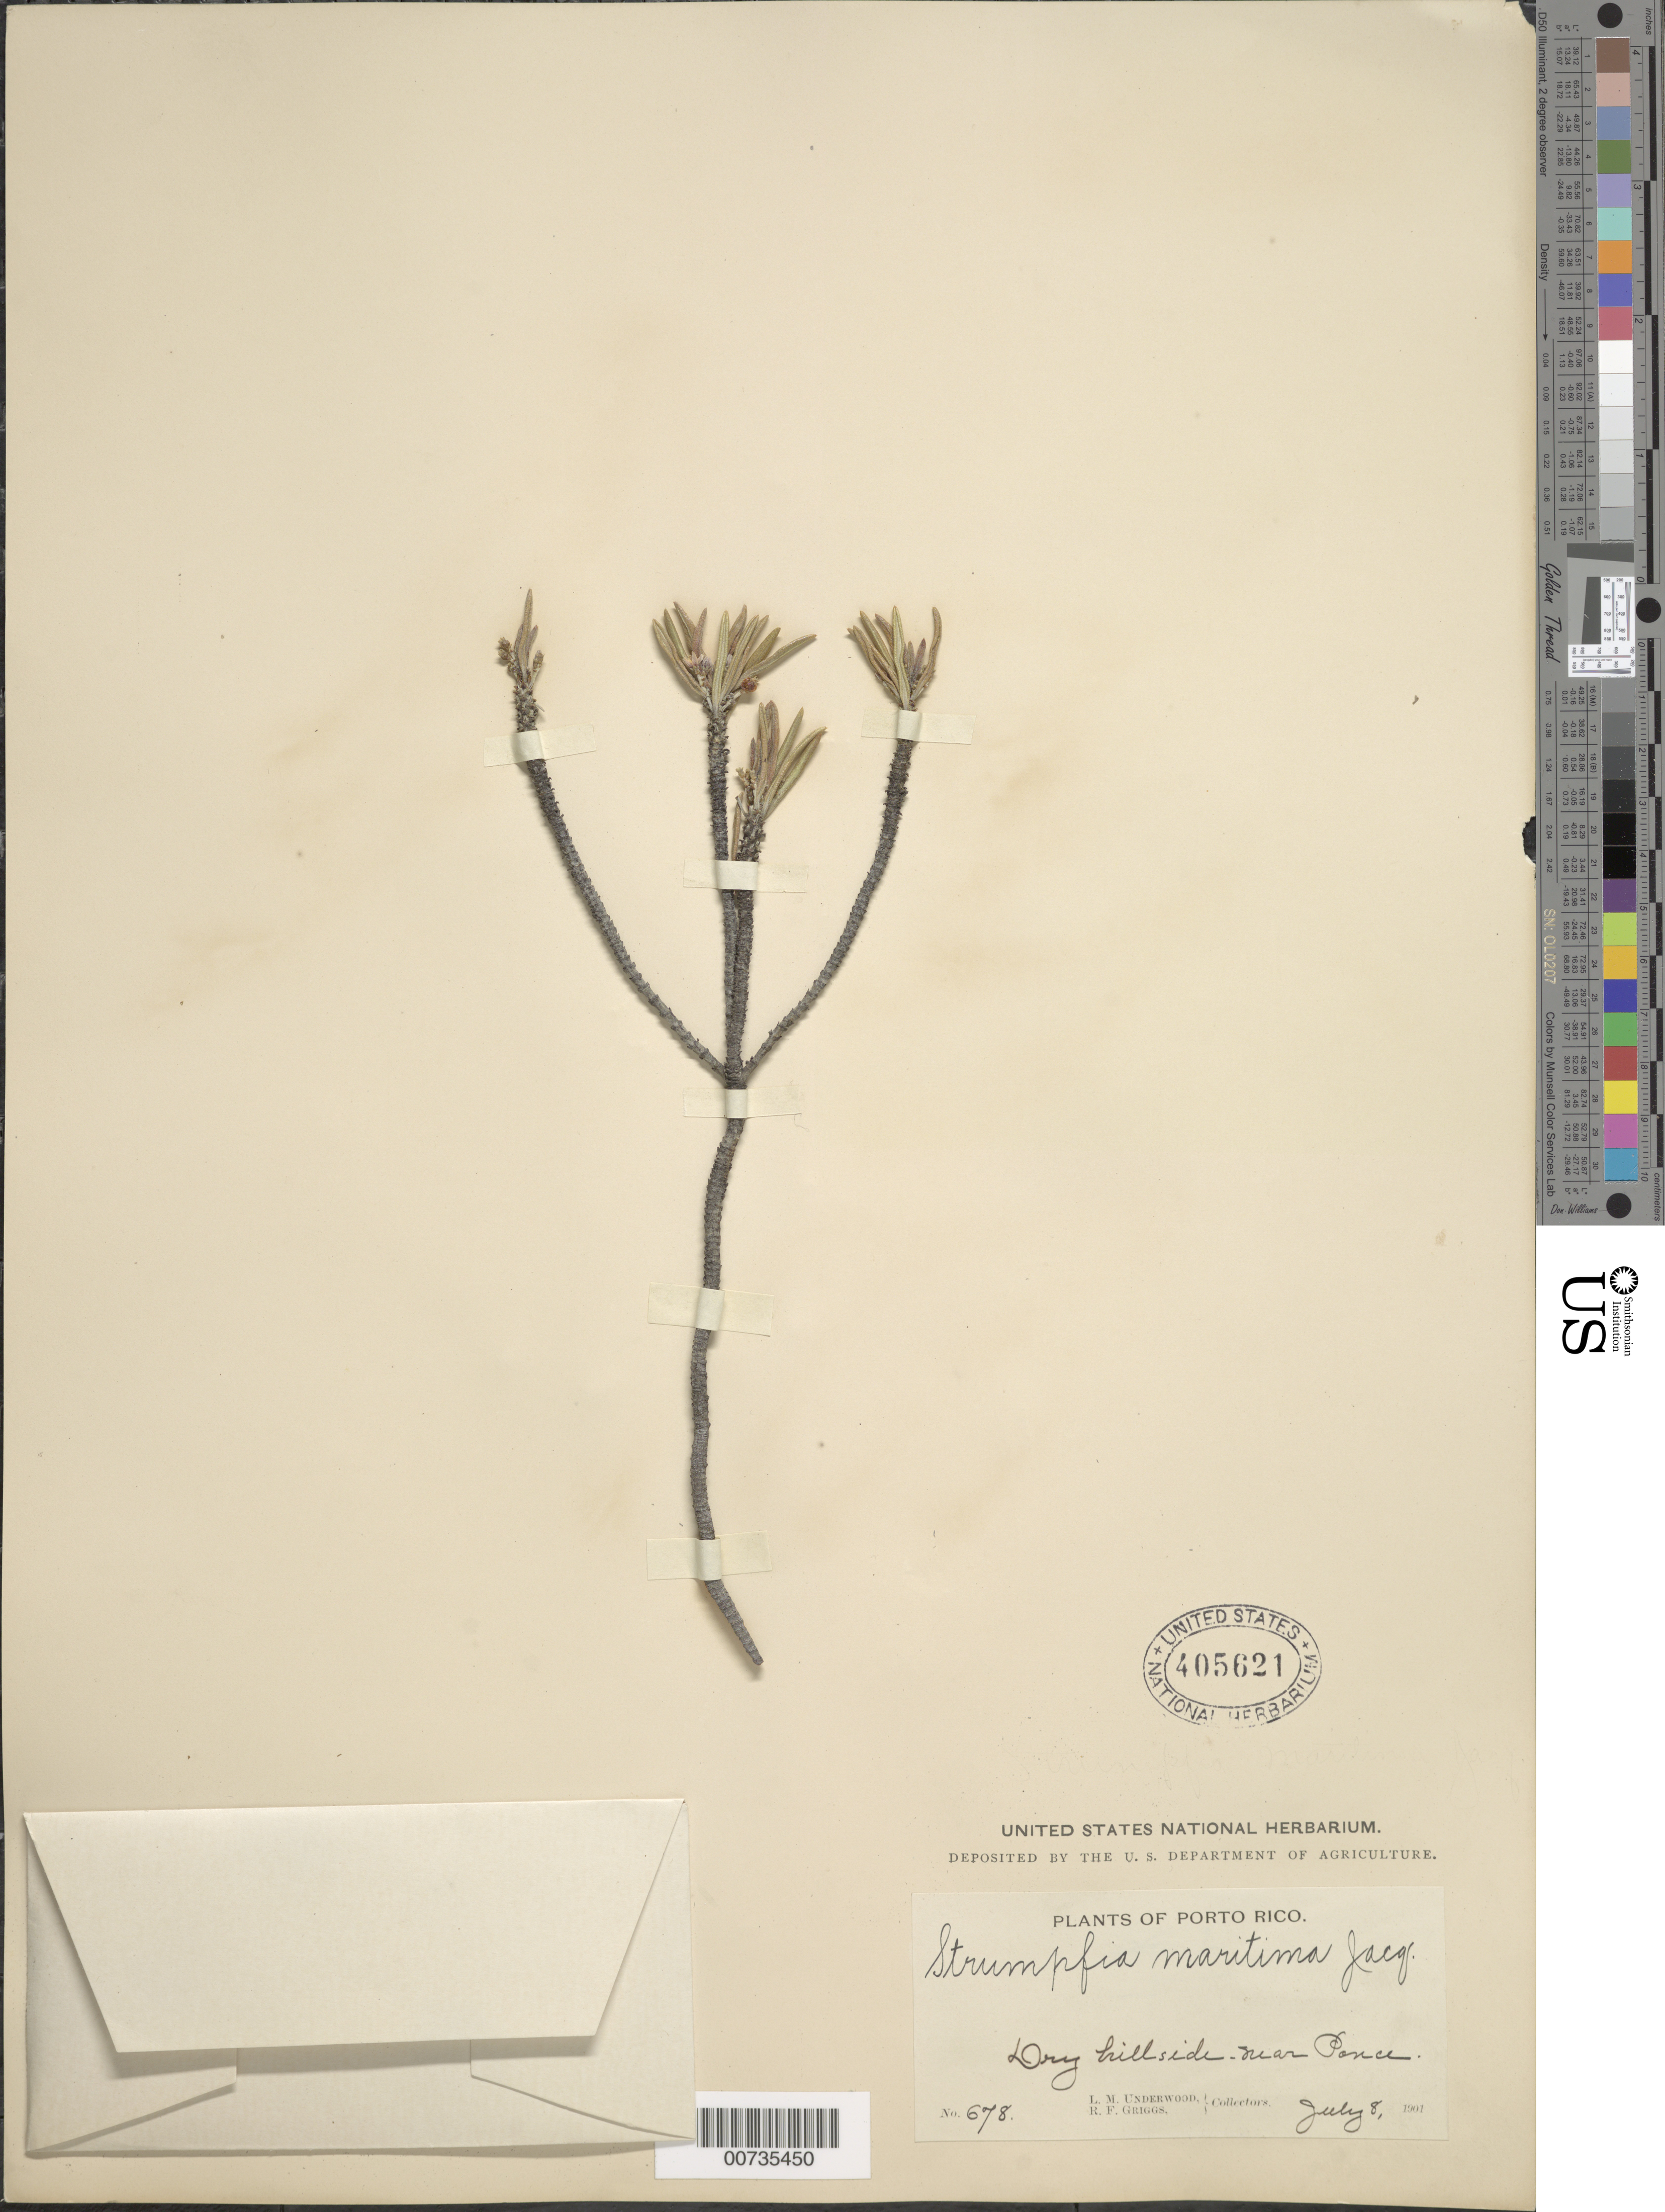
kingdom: Plantae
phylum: Tracheophyta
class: Magnoliopsida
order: Gentianales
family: Rubiaceae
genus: Strumpfia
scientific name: Strumpfia maritima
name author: Jacq.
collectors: L. M. Underwood & R. F. Griggs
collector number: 678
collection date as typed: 08 Jul 1901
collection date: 1901-07-08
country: Puerto Rico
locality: Near Ponce.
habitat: Dry hillside.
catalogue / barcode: US 405621